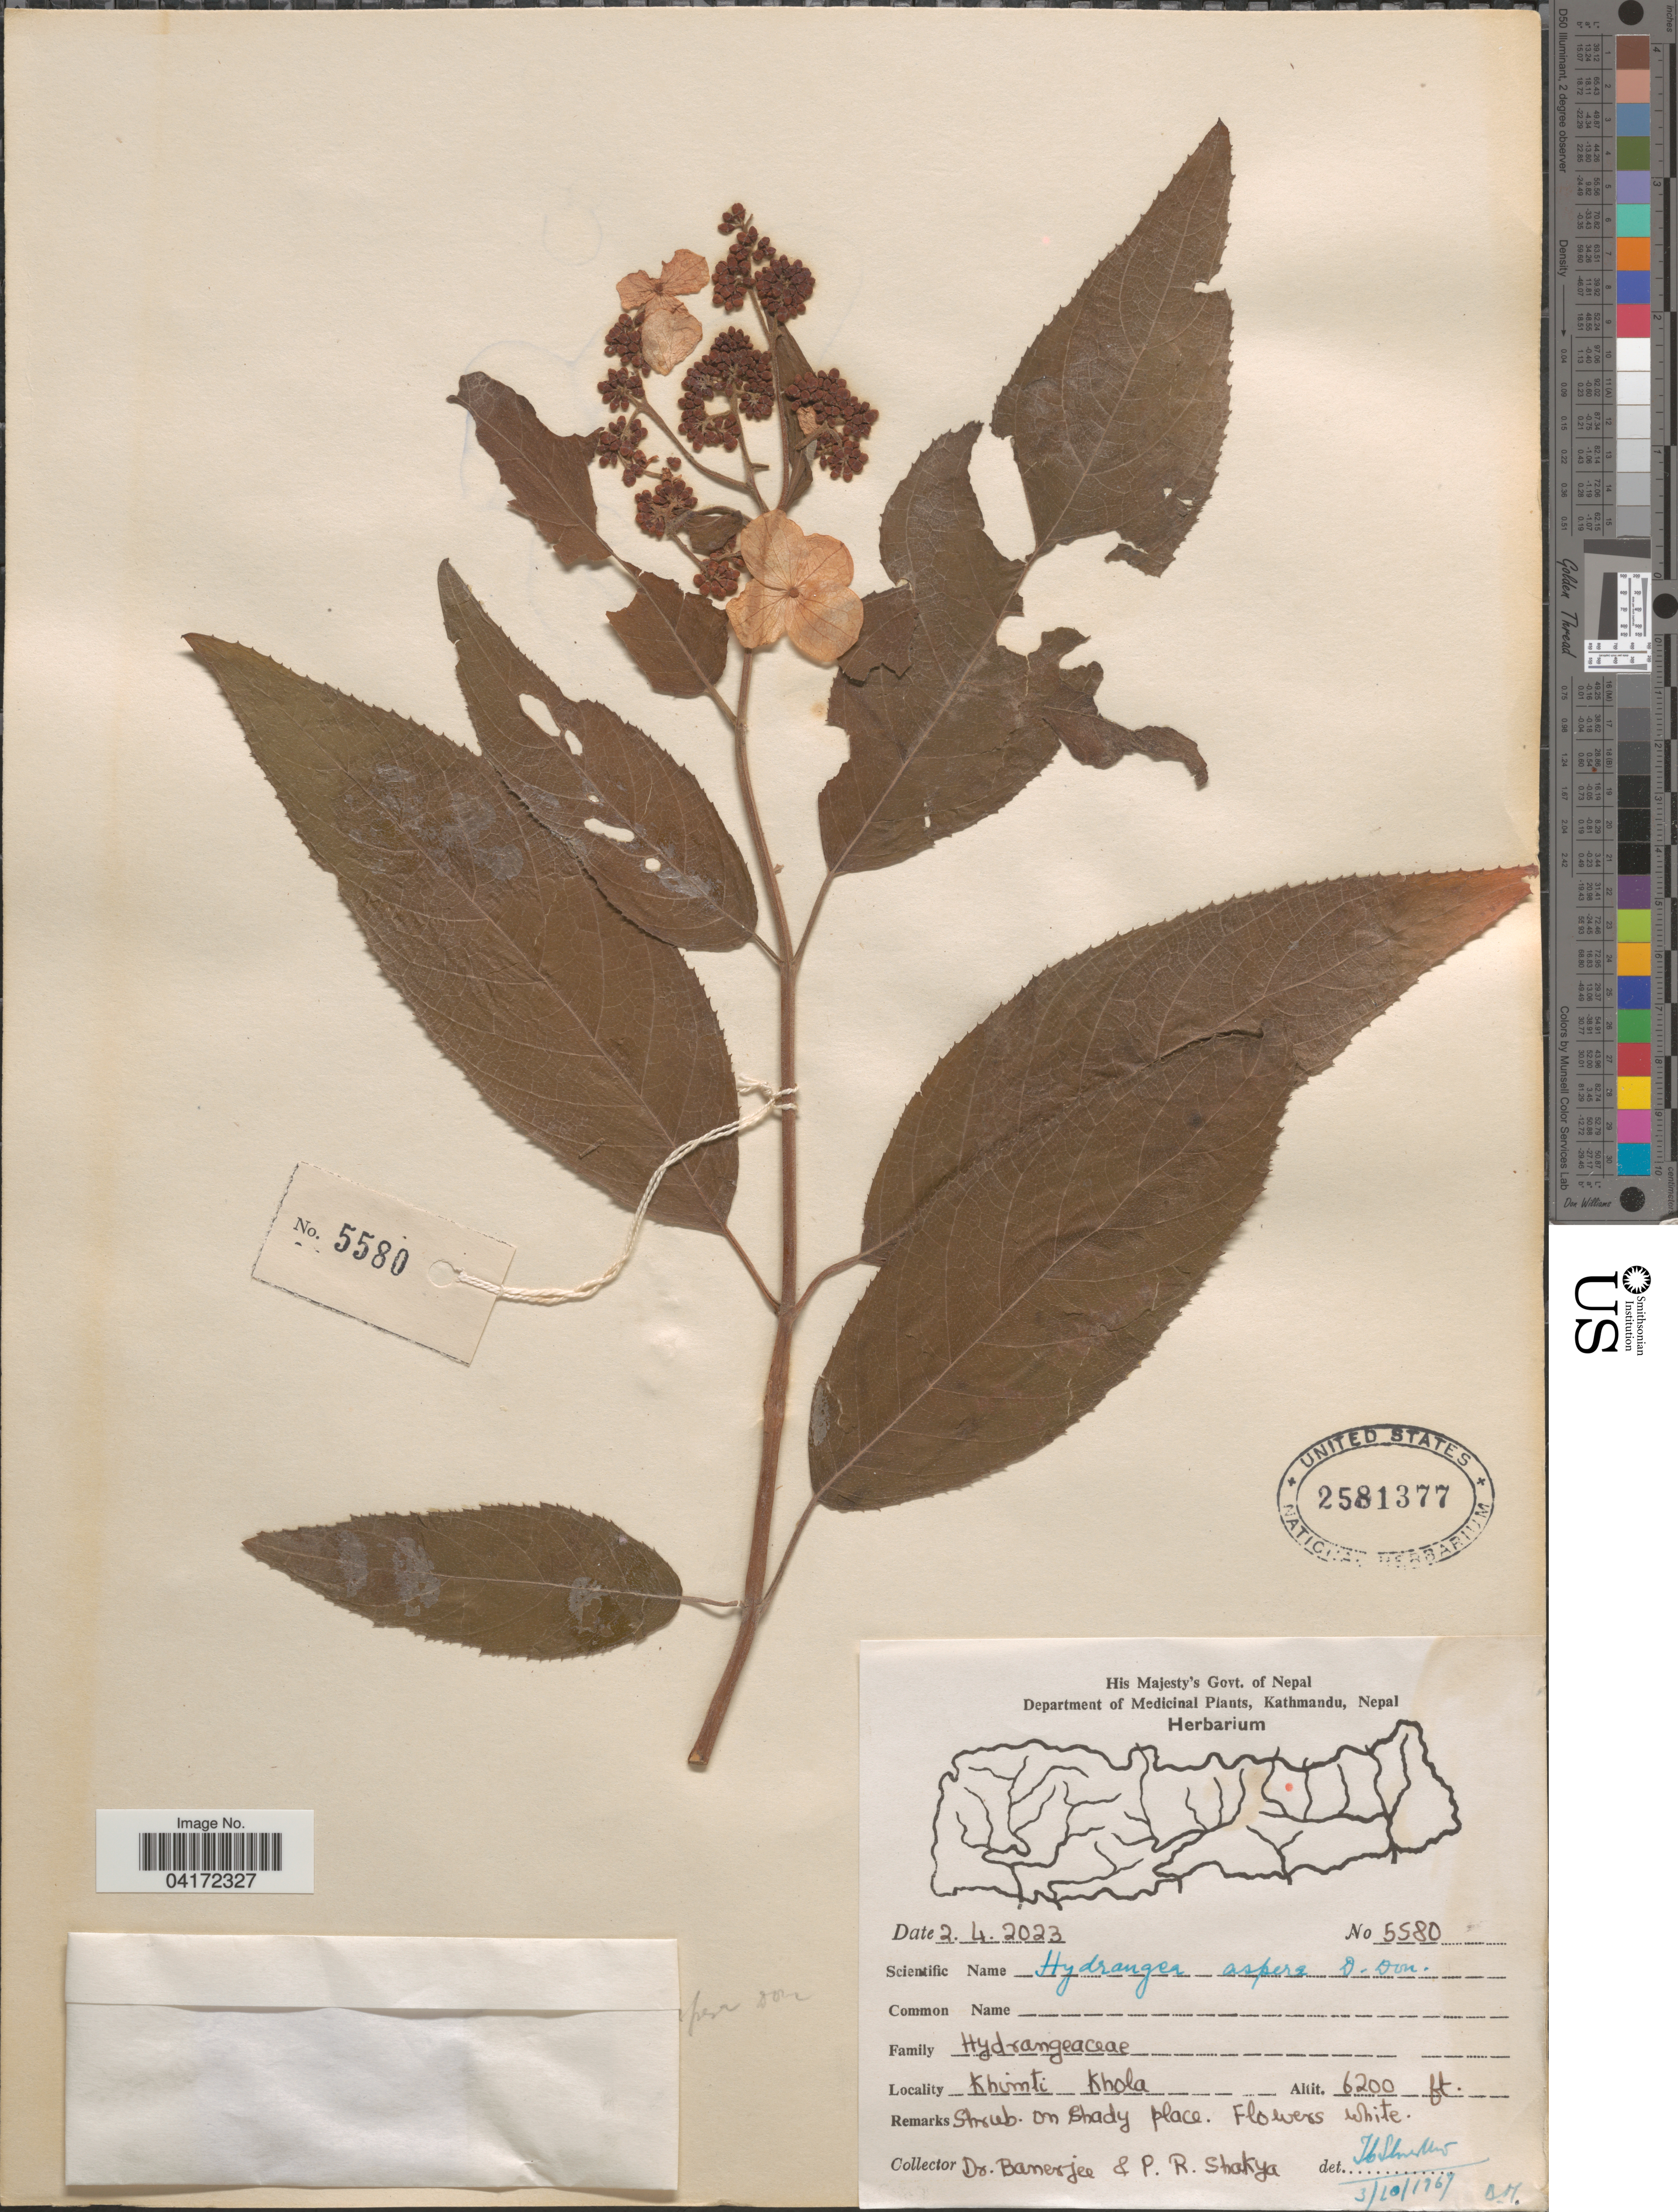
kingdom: Plantae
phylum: Tracheophyta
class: Magnoliopsida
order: Cornales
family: Hydrangeaceae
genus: Hydrangea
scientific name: Hydrangea aspera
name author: Buch.-Ham. ex D. Don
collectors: -. Banerjee & P. Shakya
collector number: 5580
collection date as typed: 2. 4. 2023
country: Nepal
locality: Khimti Khola.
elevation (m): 1890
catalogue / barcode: US 2581377